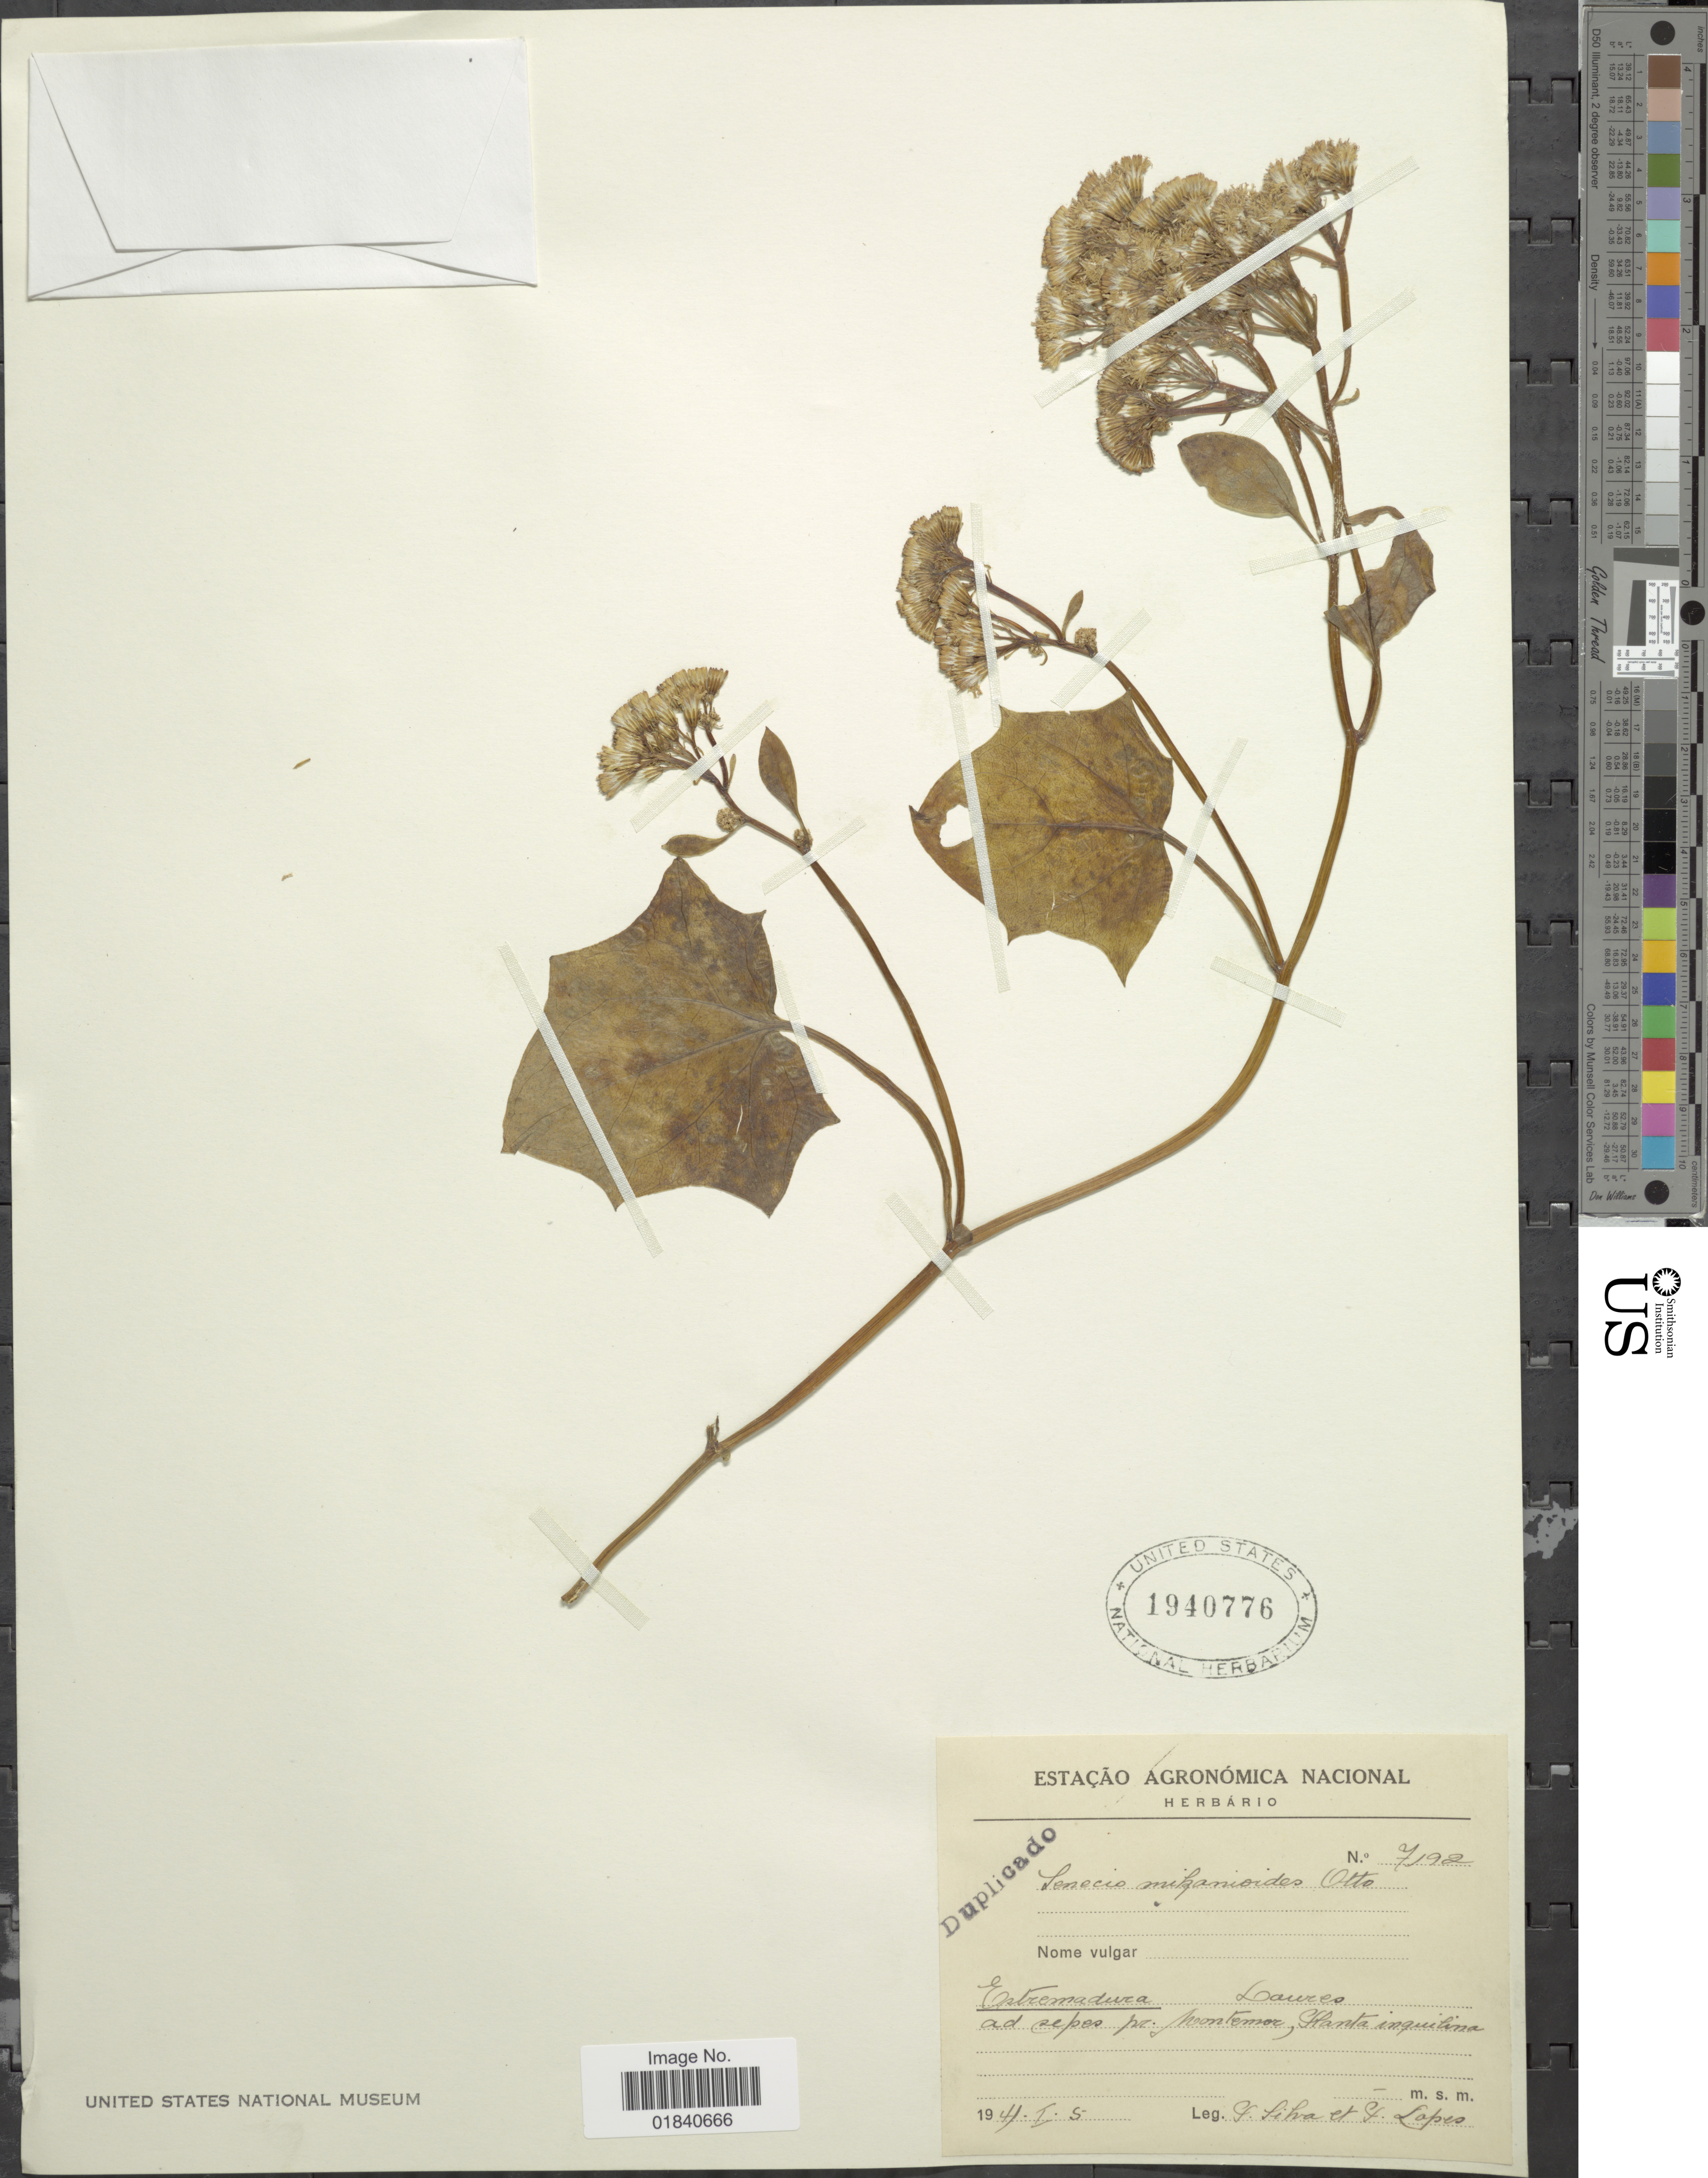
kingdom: Plantae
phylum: Tracheophyta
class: Magnoliopsida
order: Asterales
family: Asteraceae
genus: Senecio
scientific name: Senecio mikanioides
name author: Otto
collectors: P. Silva & S. Lopes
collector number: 7192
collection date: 1941-01-05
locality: Estermadura. Laures. ad zepes pr. Montemor, Hanta inquilina [interpreted]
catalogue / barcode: US 1940776